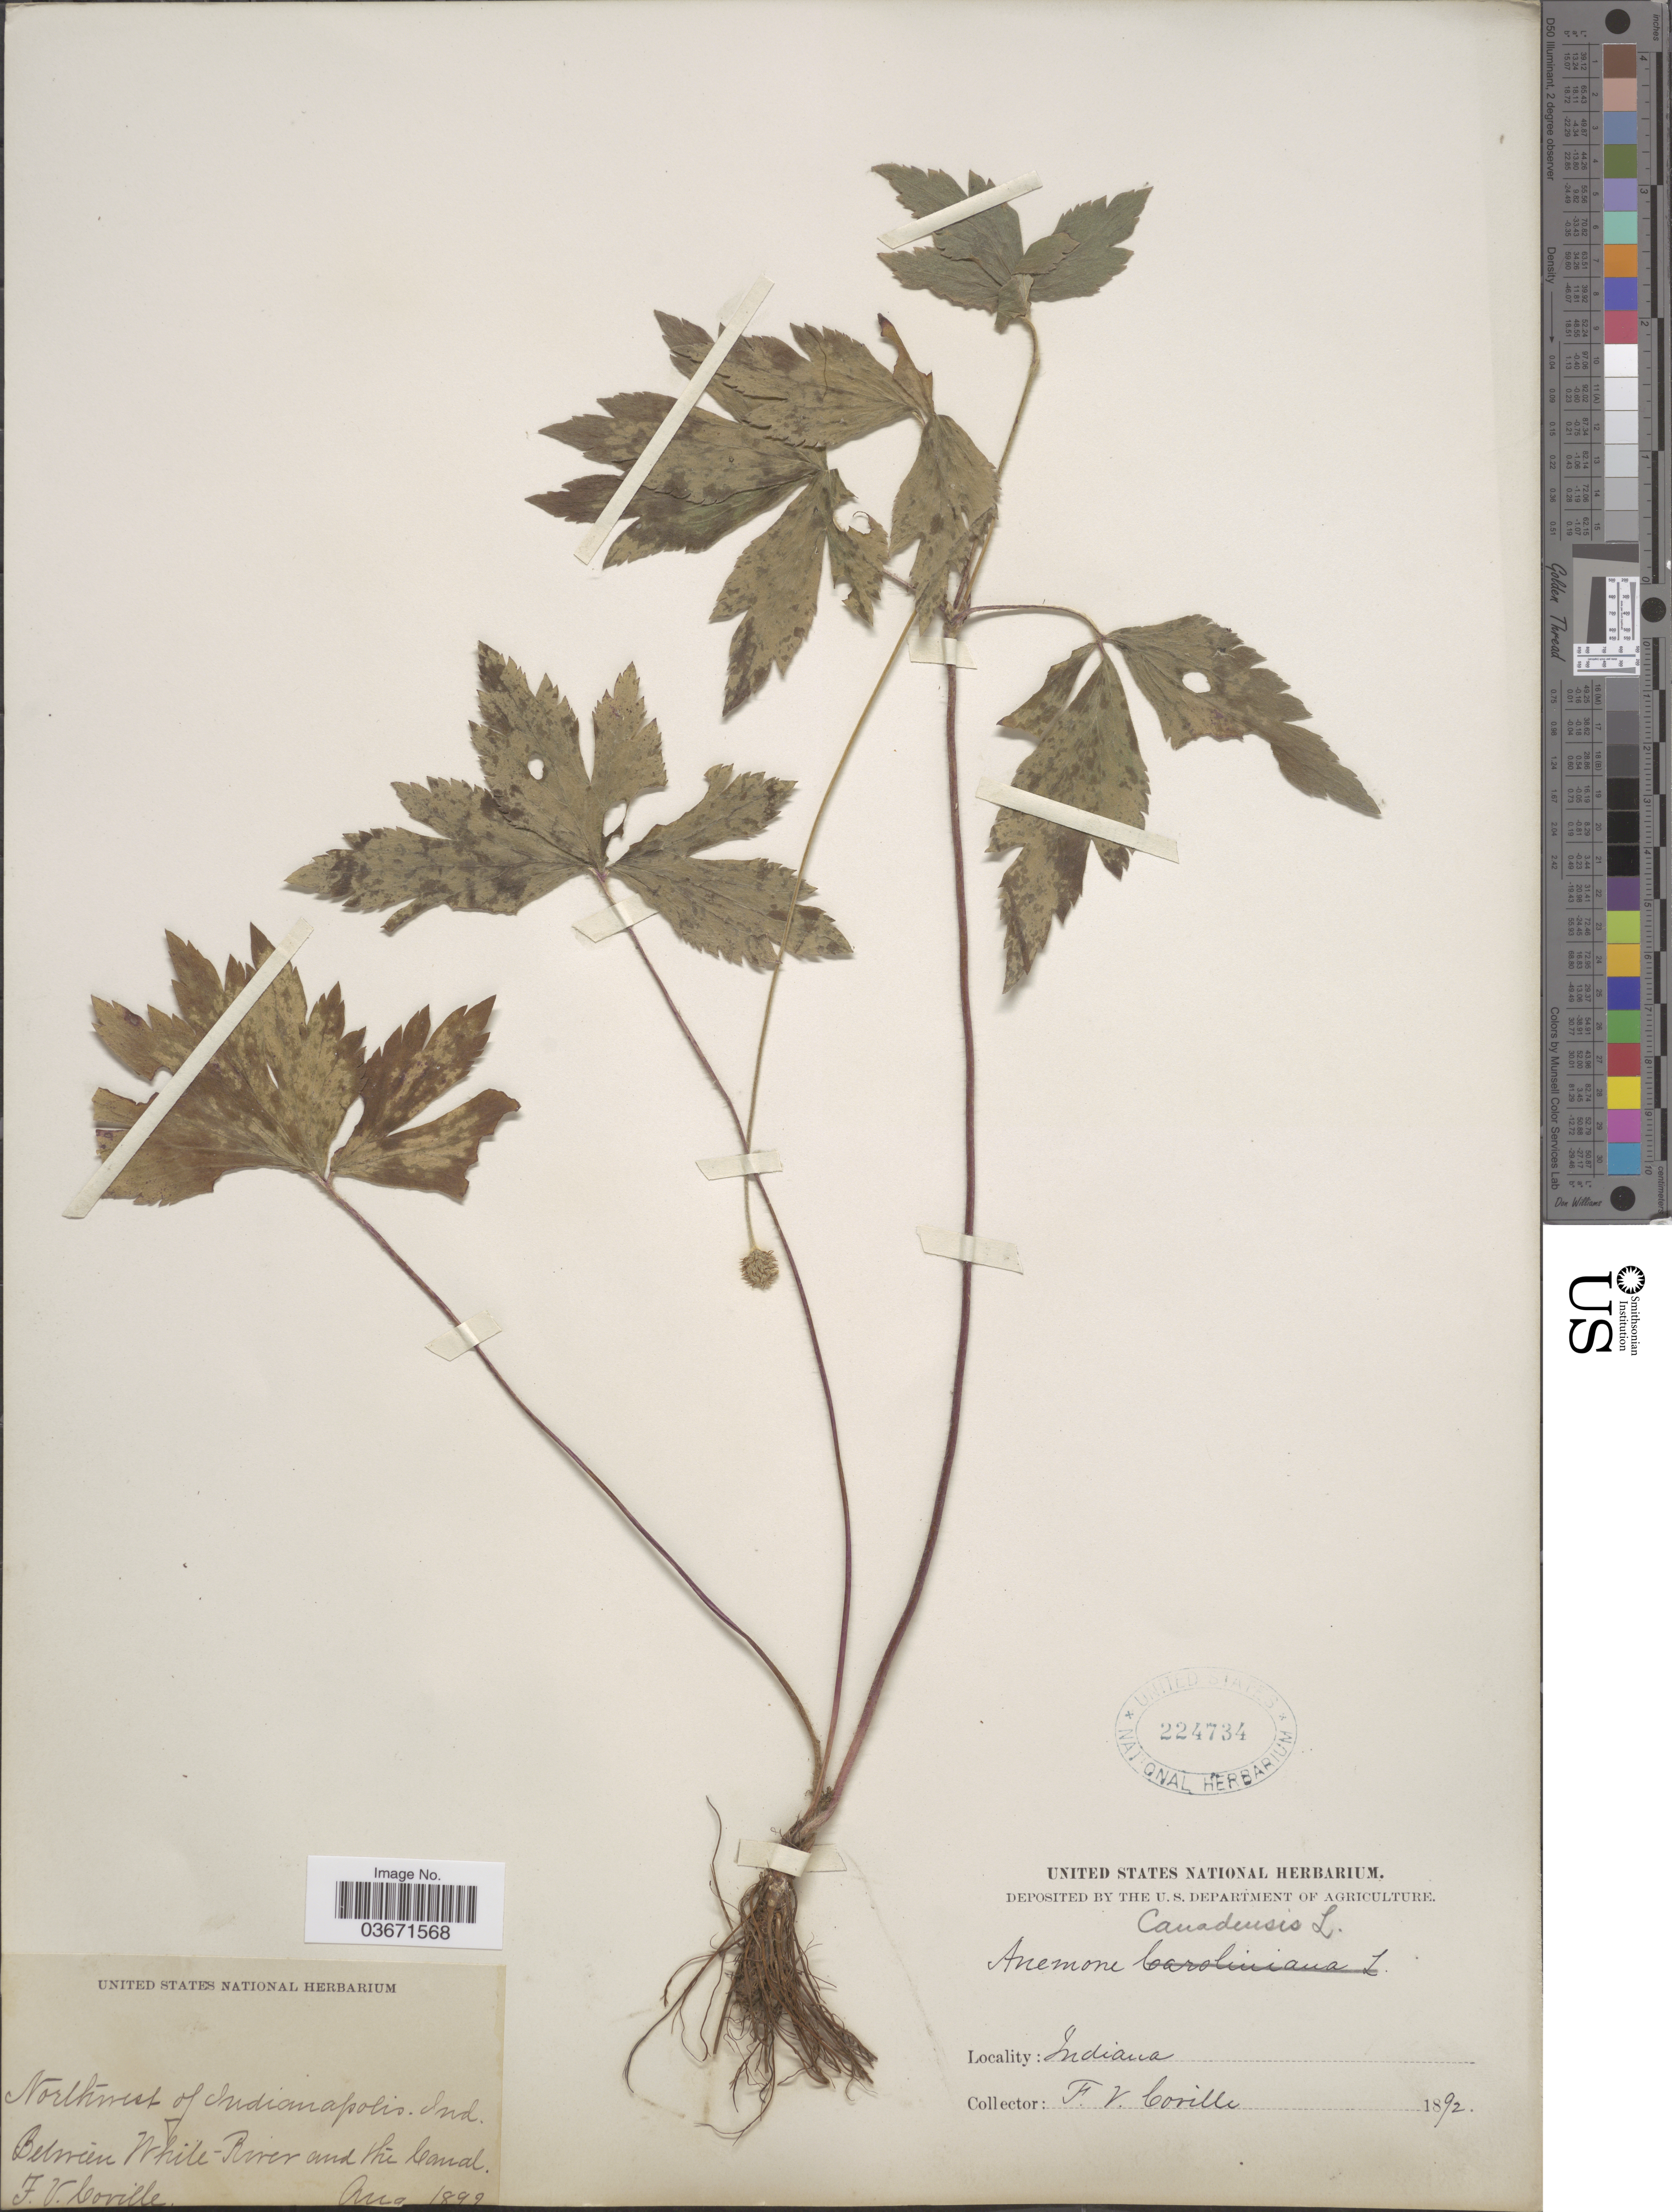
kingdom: Plantae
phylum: Tracheophyta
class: Magnoliopsida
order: Ranunculales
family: Ranunculaceae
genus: Anemone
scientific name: Anemone canadensis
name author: L.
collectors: F. V. Coville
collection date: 1892-08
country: United States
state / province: Indiana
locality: Northwest of Indianapolis. Between White River and the Canal.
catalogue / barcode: US 224734